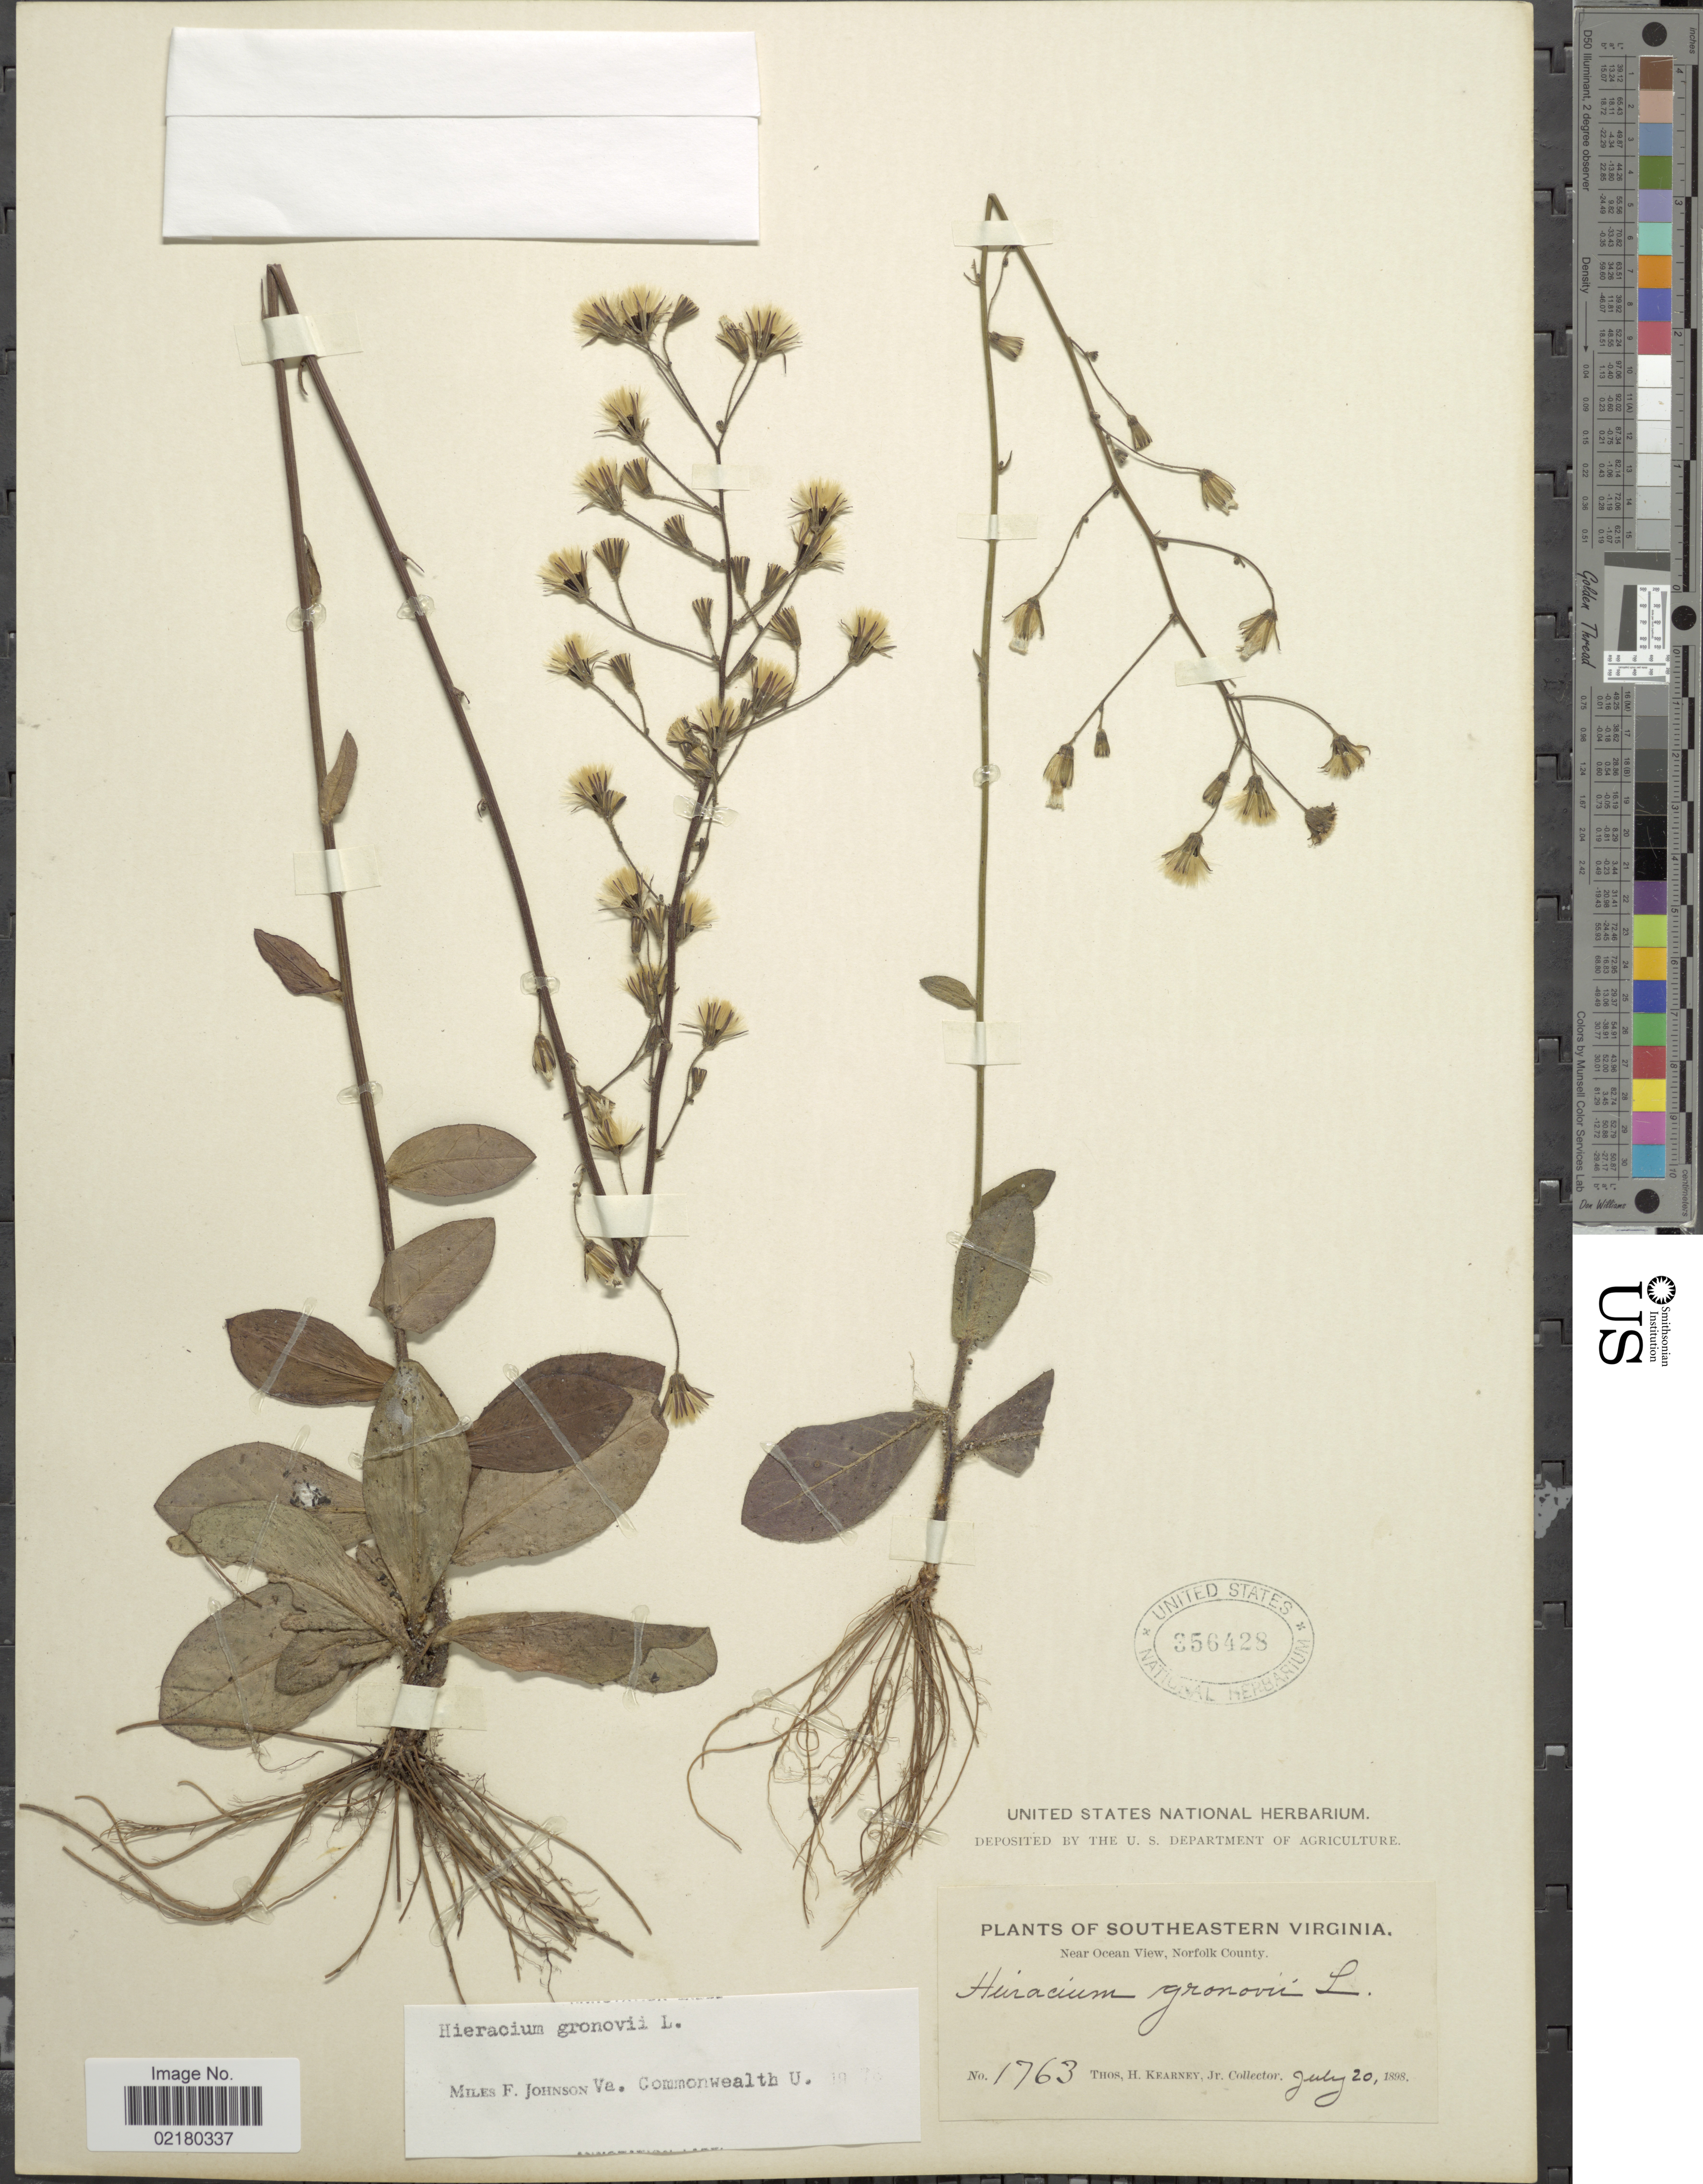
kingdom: Plantae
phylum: Tracheophyta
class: Magnoliopsida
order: Asterales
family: Asteraceae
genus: Hieracium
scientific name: Hieracium gronovii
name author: L.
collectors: T. H. Kearney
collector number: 1763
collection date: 1898-07-20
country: United States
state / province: Virginia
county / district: City of Norfolk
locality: Southeastern Virginia, near Ocean View, Norfolk County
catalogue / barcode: US 356428